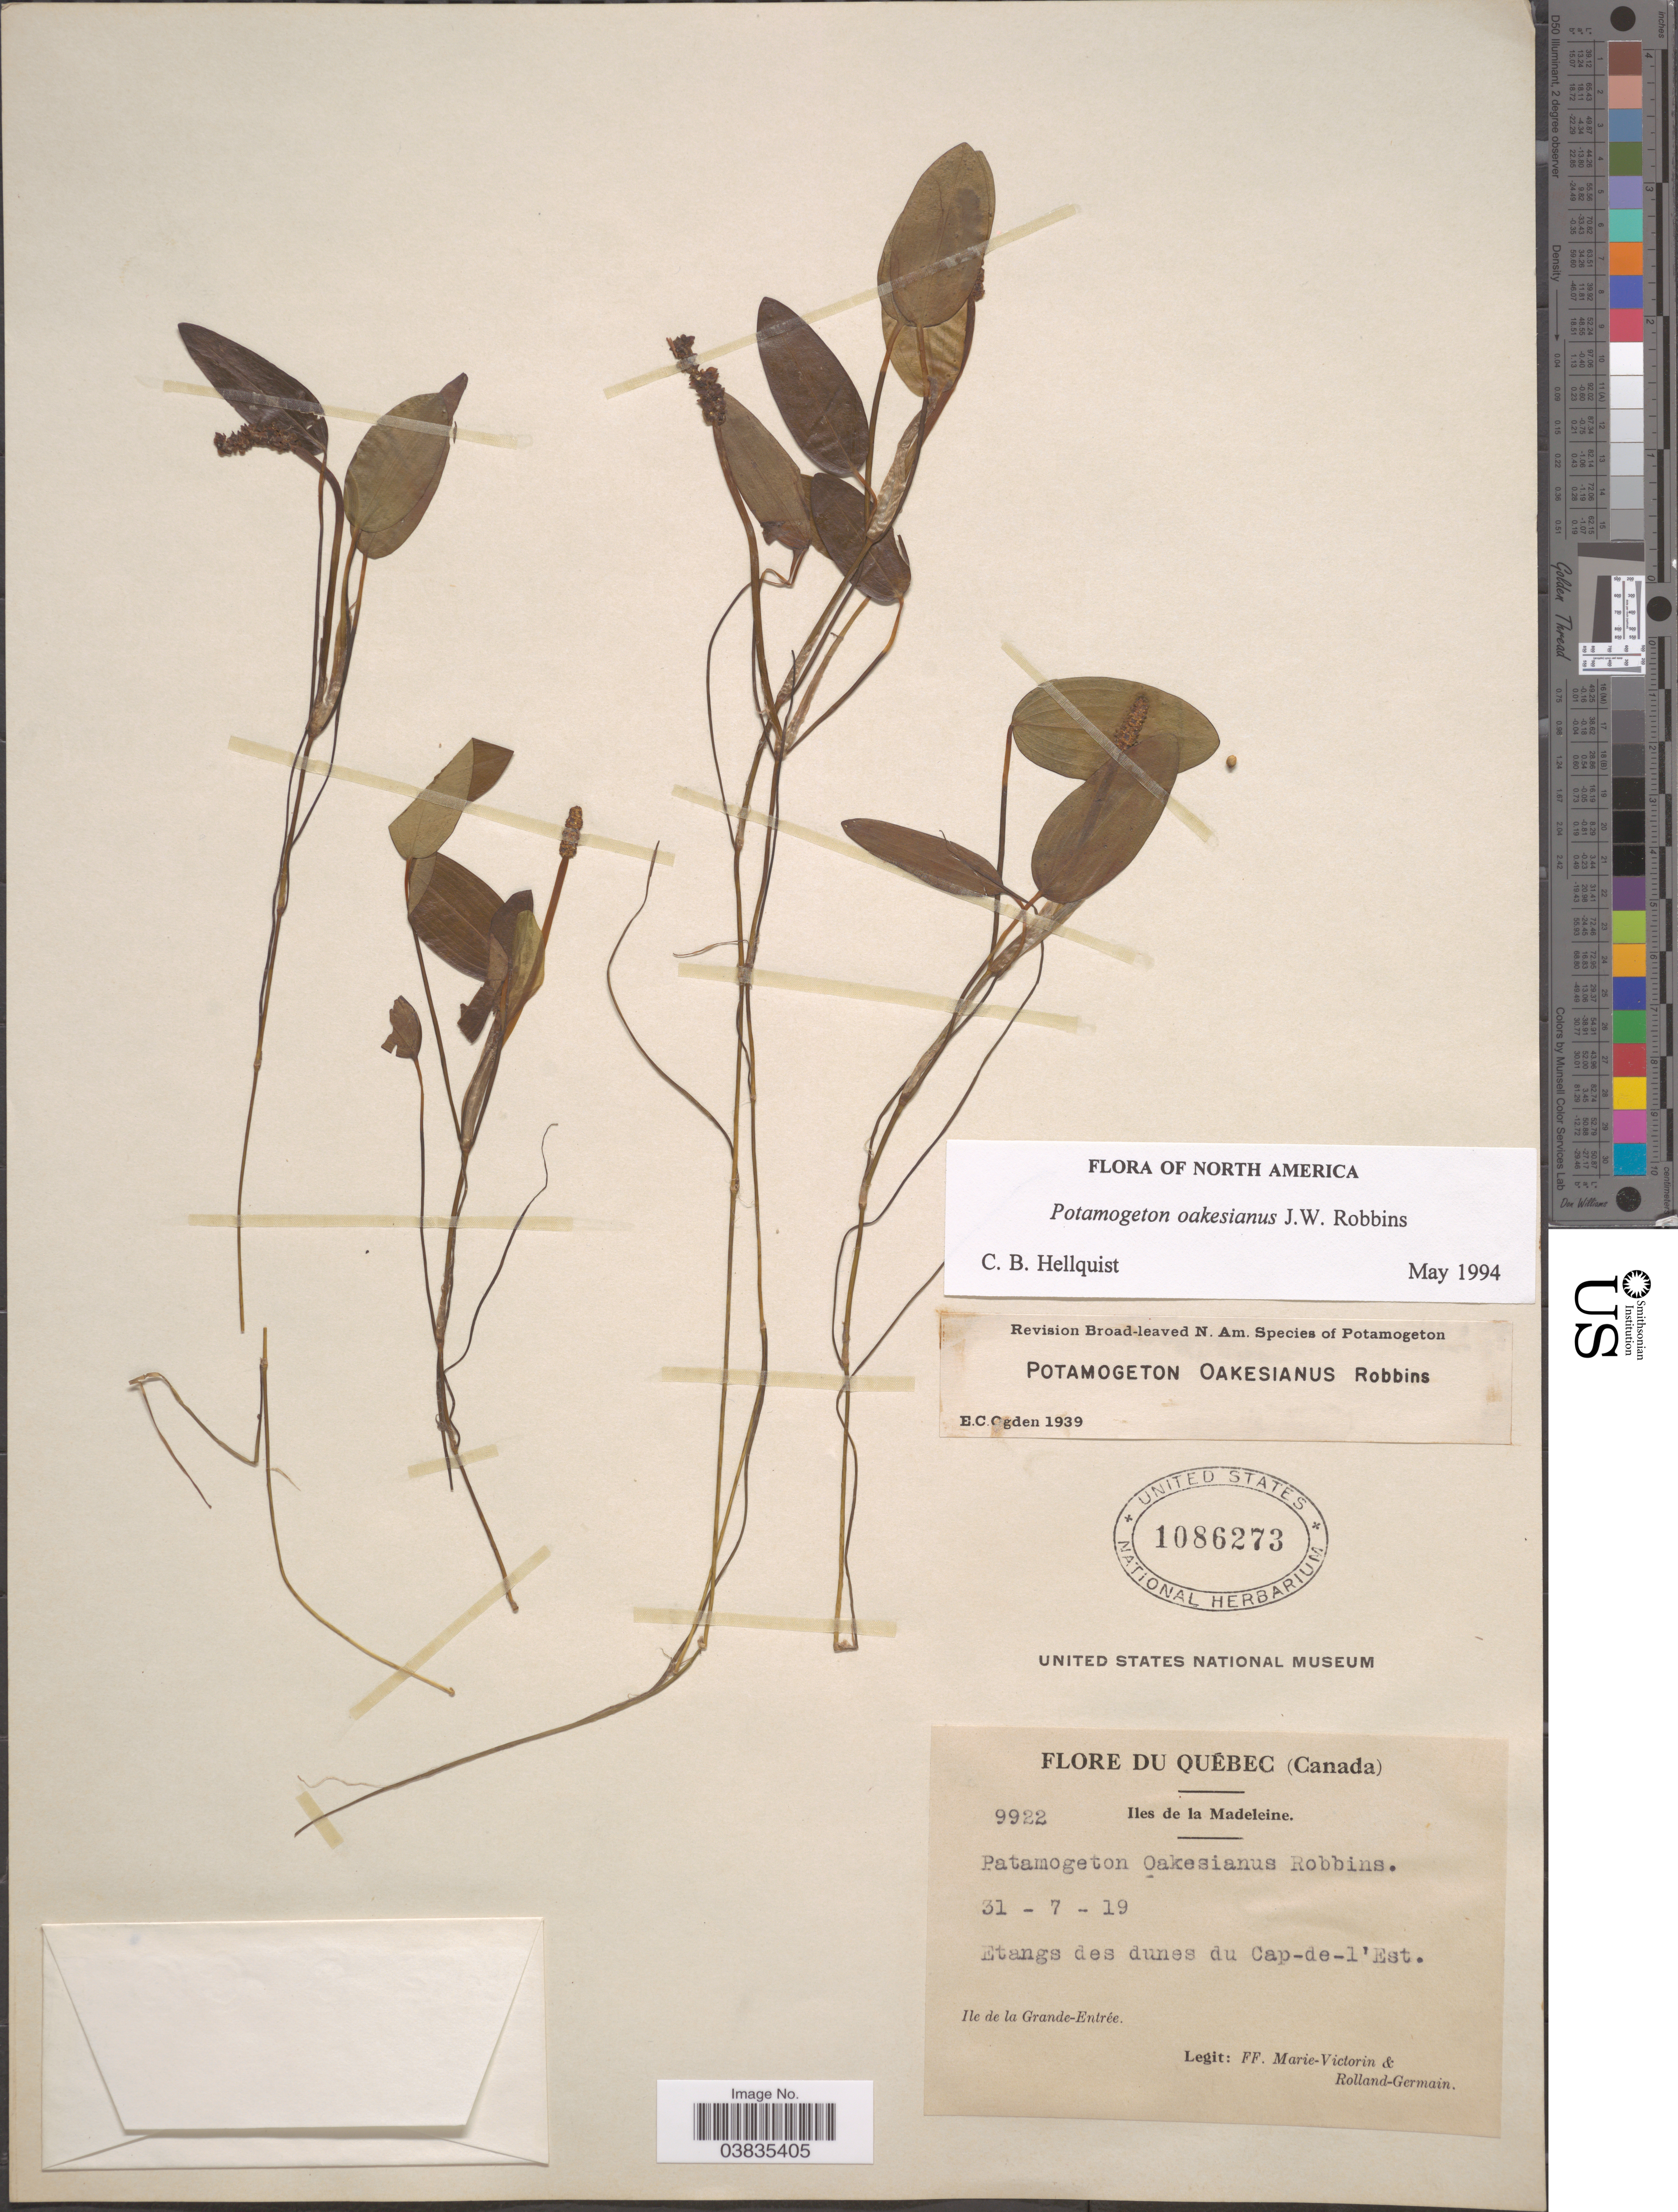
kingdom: Plantae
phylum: Tracheophyta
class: Liliopsida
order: Alismatales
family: Potamogetonaceae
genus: Potamogeton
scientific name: Potamogeton oakesianus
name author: J.W. Robbins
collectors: F. Marie-Victorin & Rolland-Germain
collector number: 9922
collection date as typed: Transcribed d/m/y: 31/7/19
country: Canada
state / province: Quebec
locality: Iles de la Madeleine. Etangs des dunes du Cap-de-l'Est. Ile de la Grande-Entrée.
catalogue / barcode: US 1086273